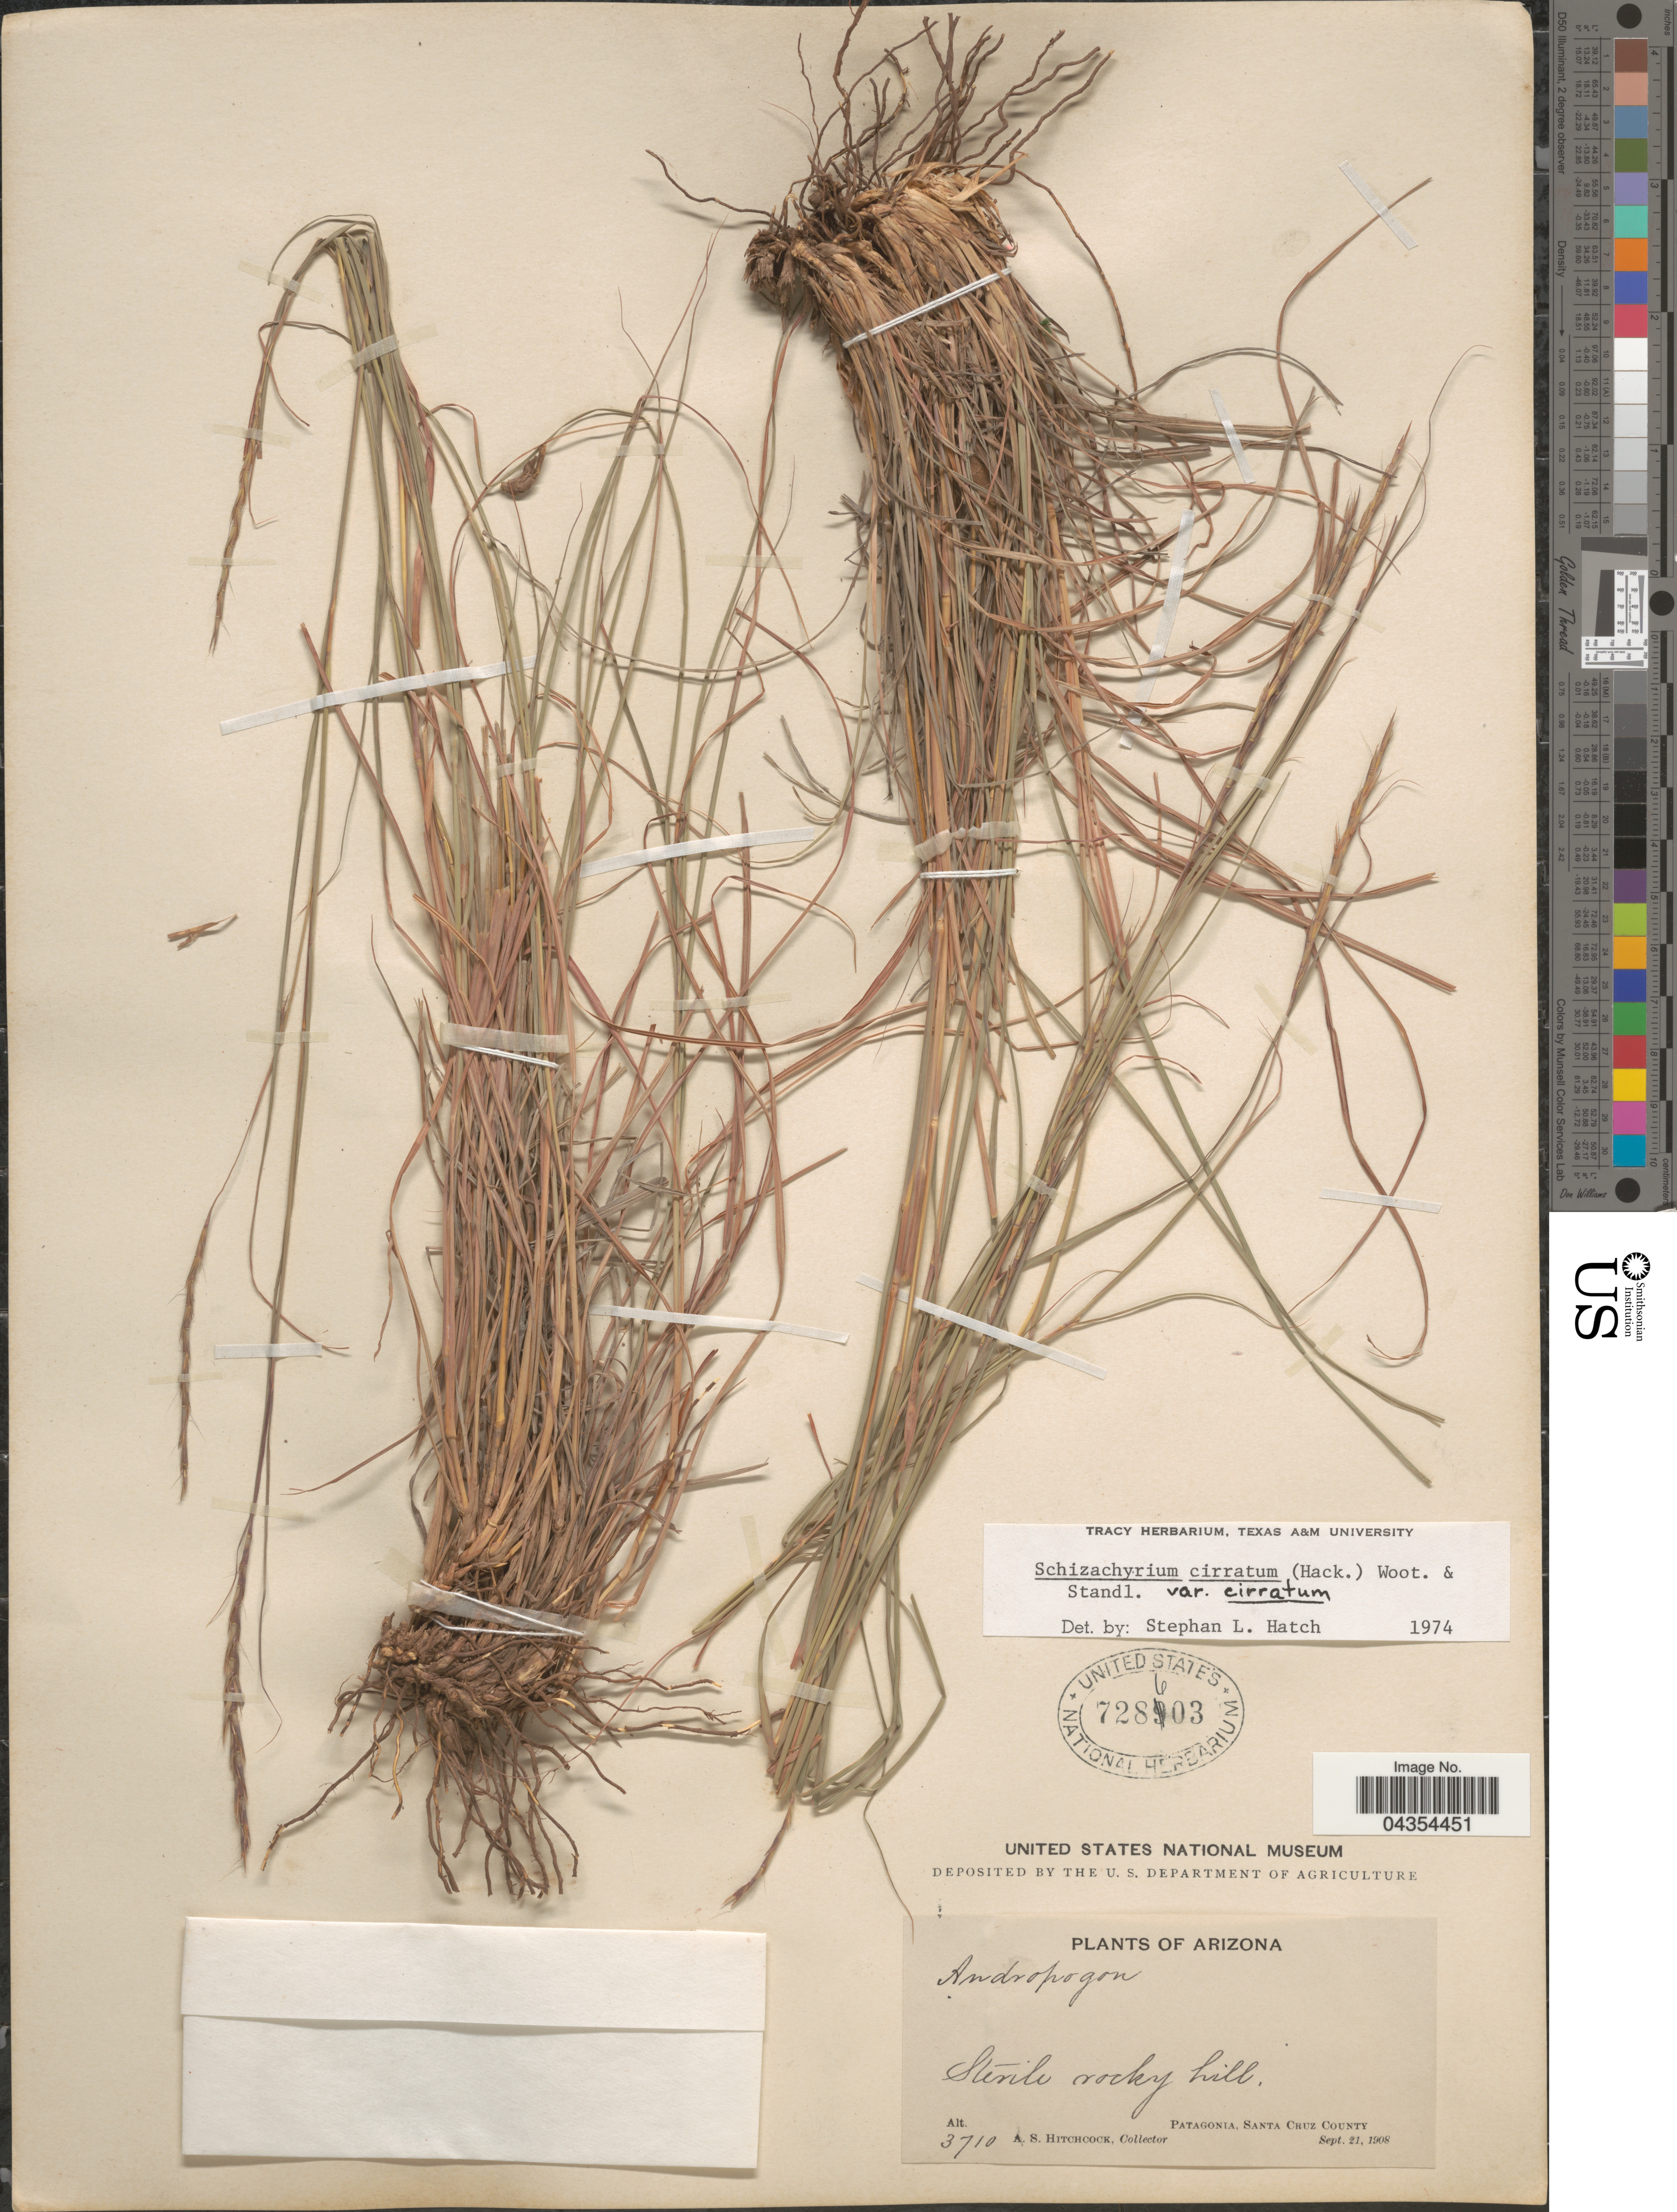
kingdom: Plantae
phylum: Tracheophyta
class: Liliopsida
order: Poales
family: Poaceae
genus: Schizachyrium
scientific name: Schizachyrium cirratum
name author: (Hack.) Wooton & Standl.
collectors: A. S. Hitchcock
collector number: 3710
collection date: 1908-09-21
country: United States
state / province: Arizona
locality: Sterile rocky hill. Patagonia, Santa Cruz County.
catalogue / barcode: US 728603